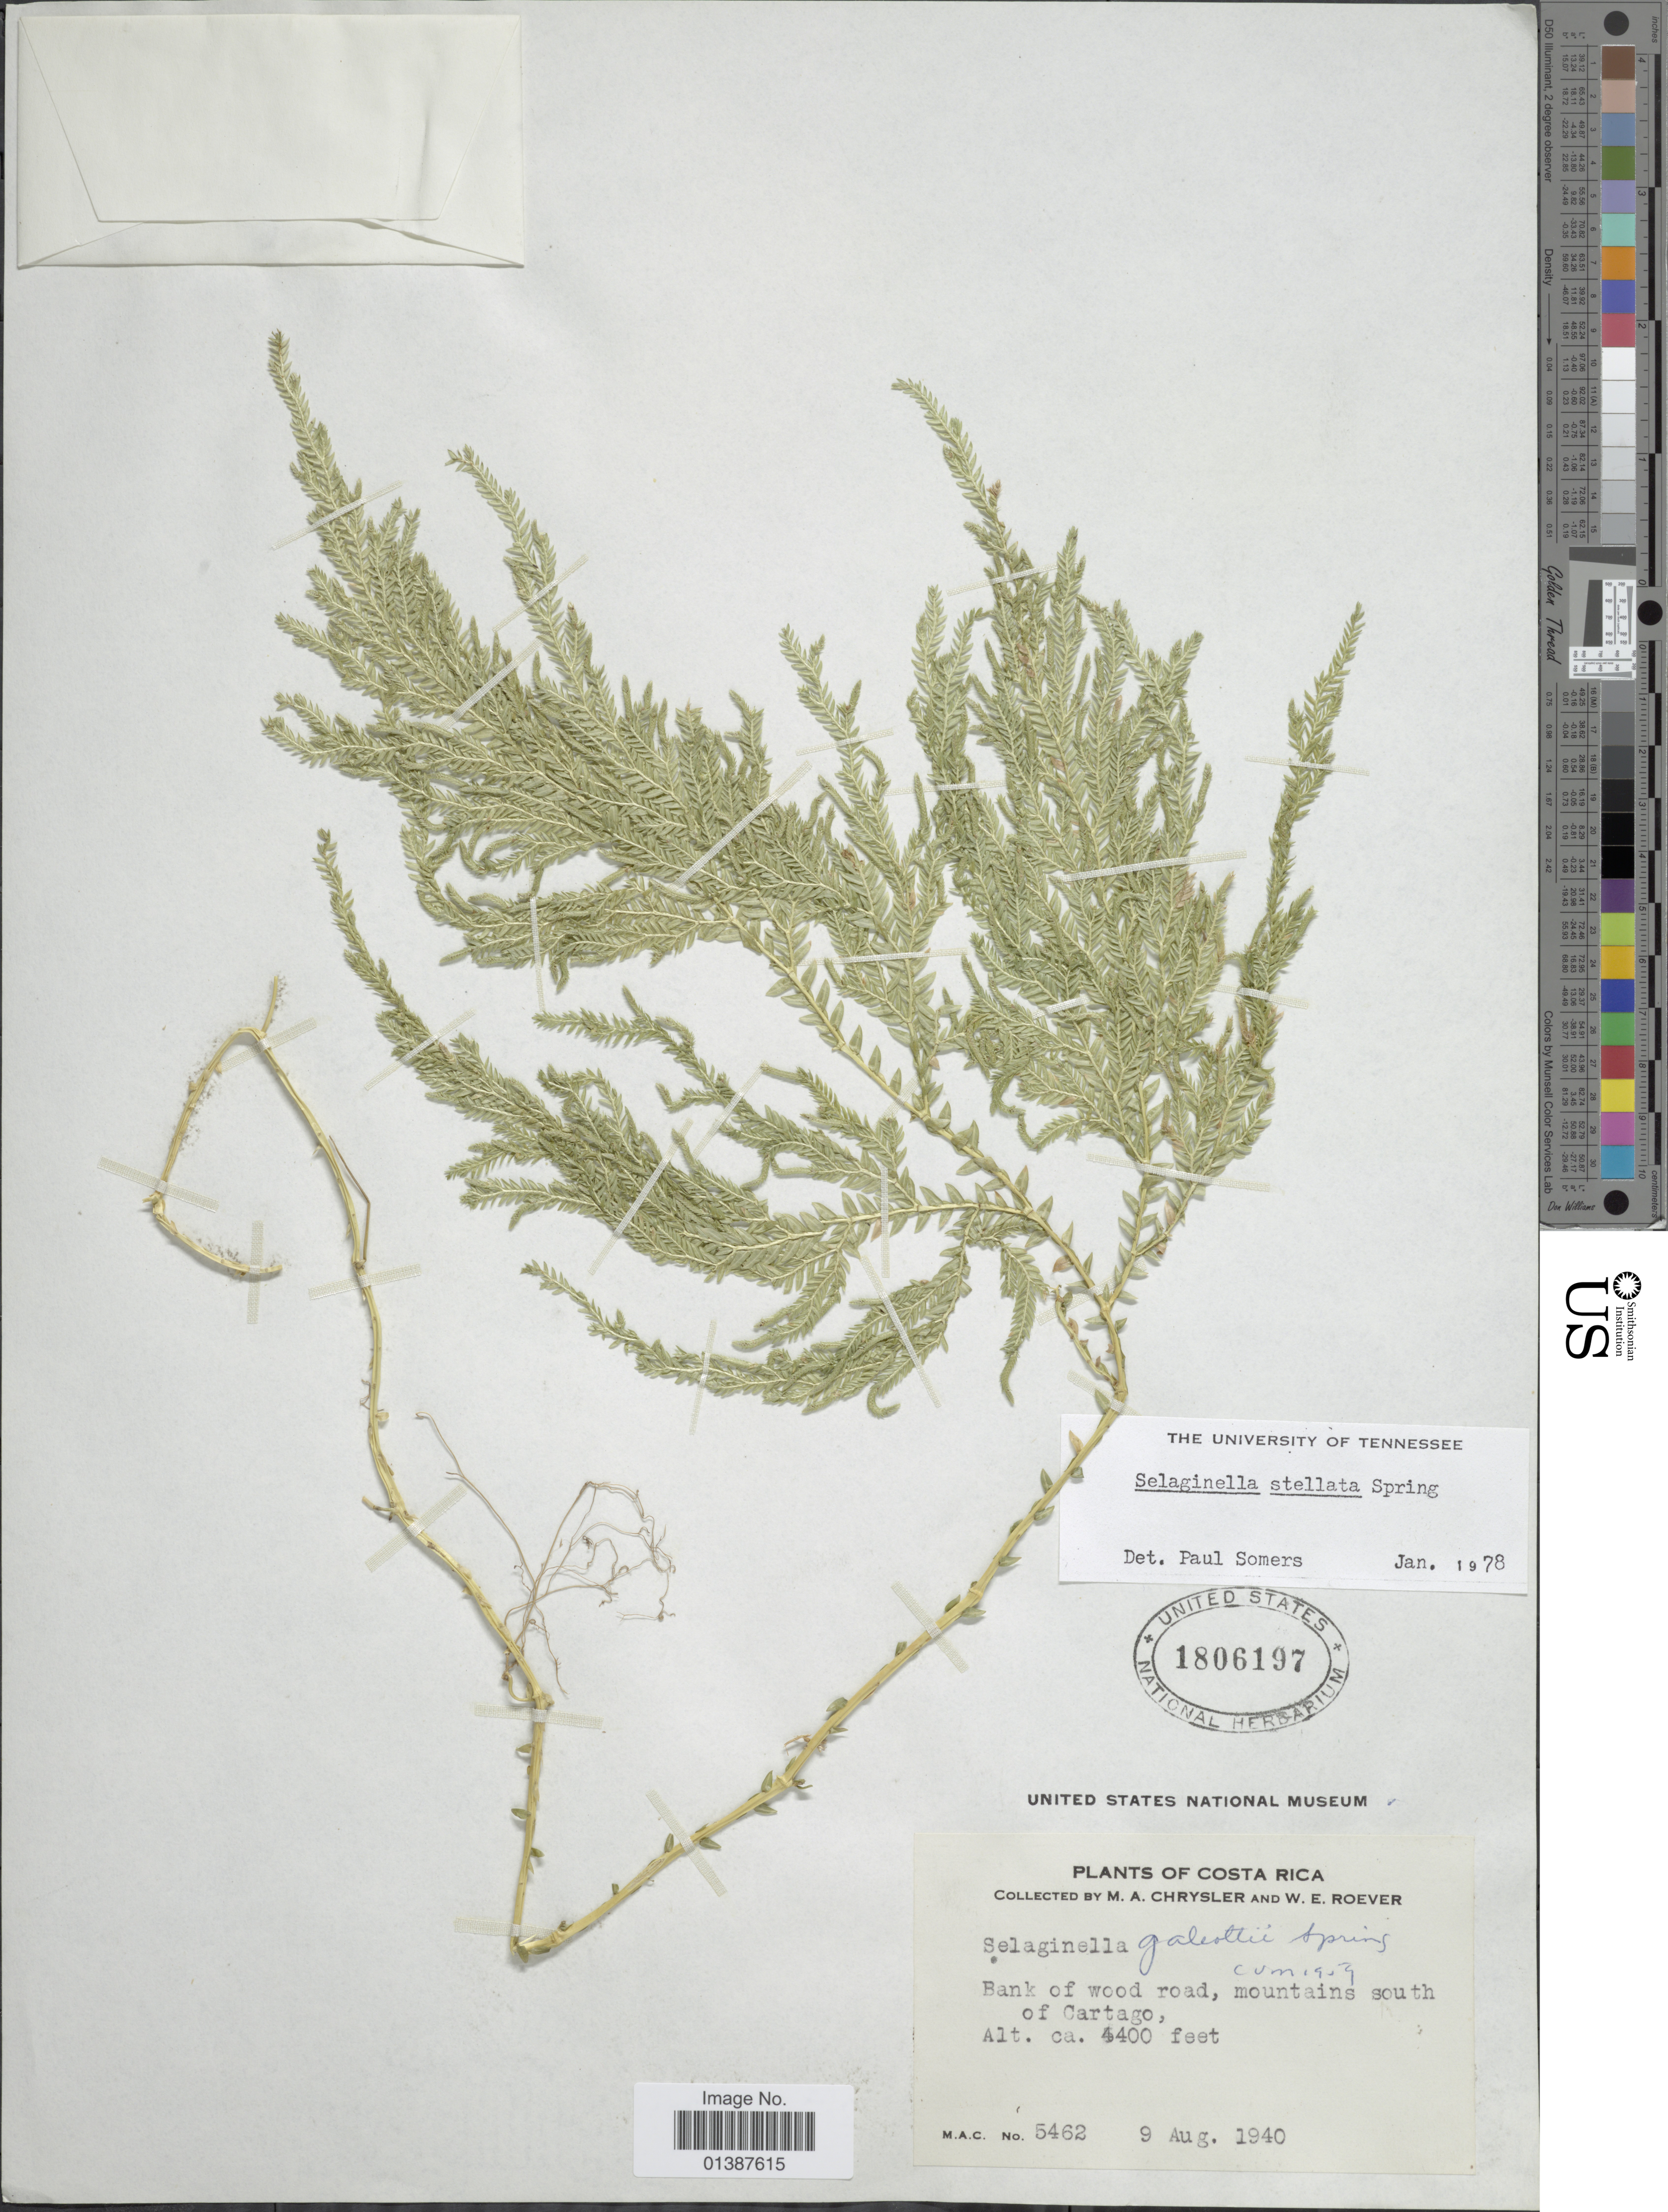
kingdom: Plantae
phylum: Tracheophyta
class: Lycopodiopsida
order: Selaginellales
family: Selaginellaceae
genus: Selaginella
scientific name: Selaginella galeottii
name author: Spring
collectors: M. A. Chrysler & W. Roever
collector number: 5462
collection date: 1940-08-09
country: Costa Rica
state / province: Cartago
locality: Bank of wood road, mountains south of Cartago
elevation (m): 1341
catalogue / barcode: US 1806197